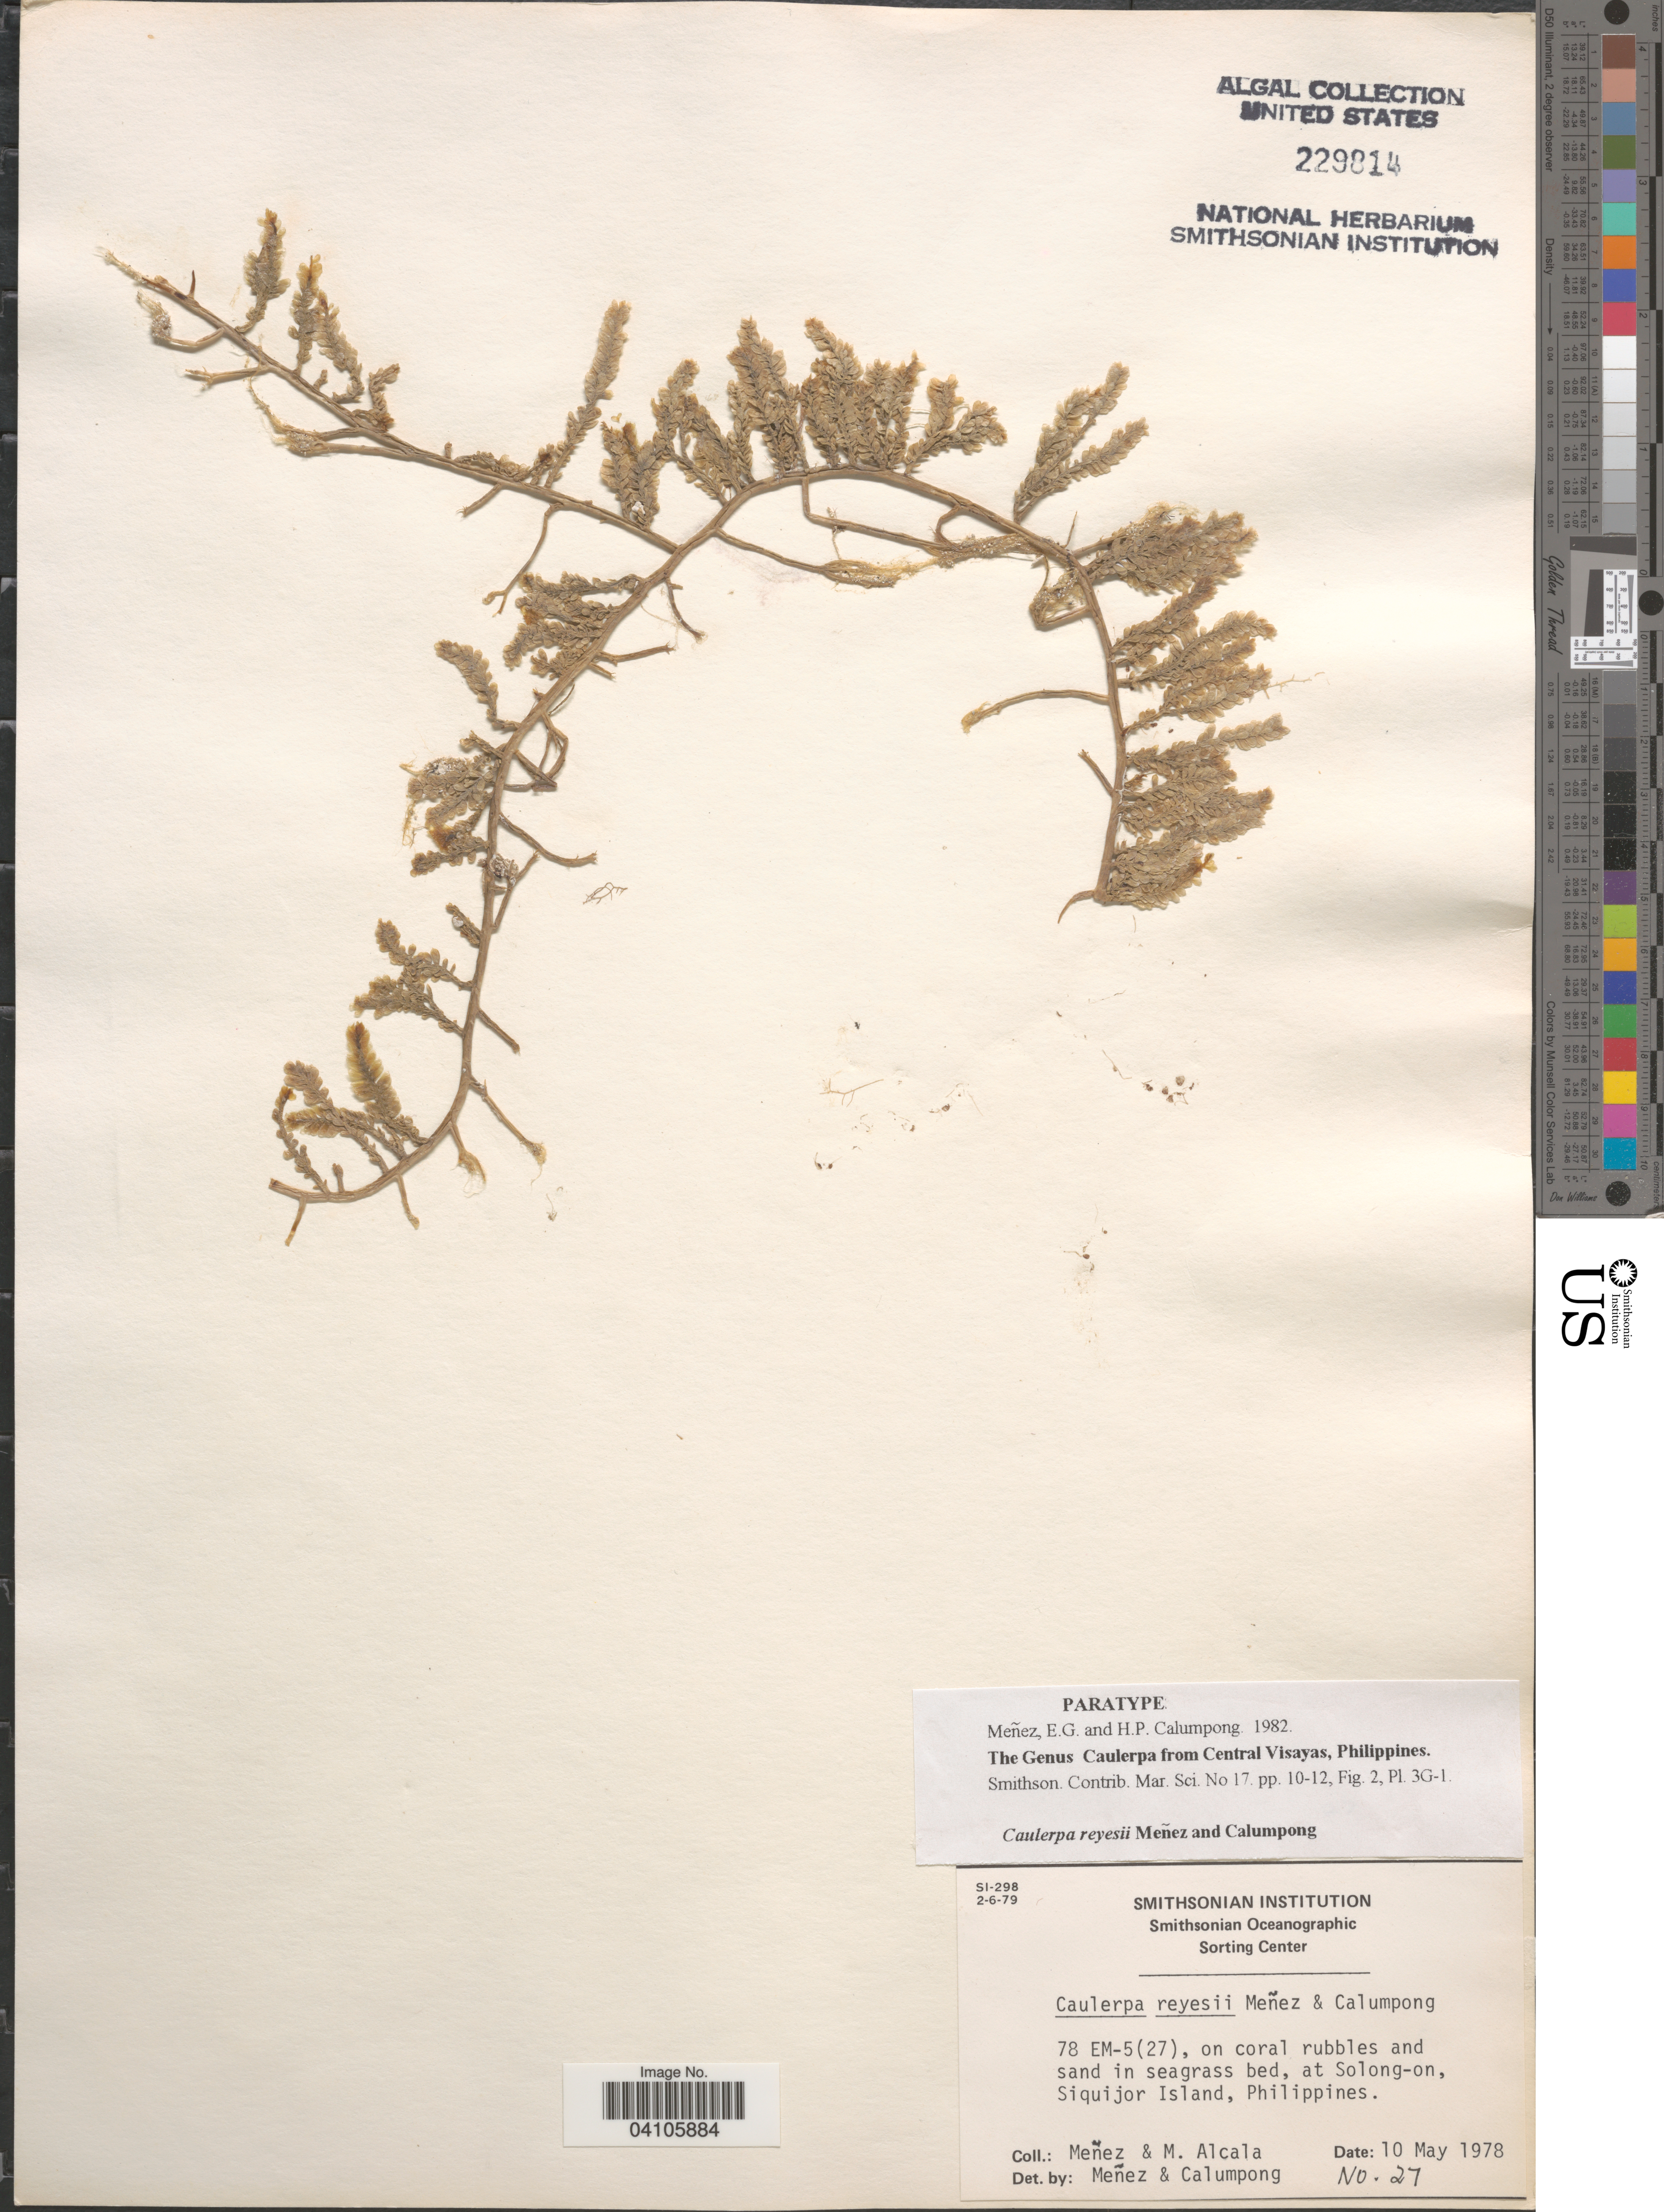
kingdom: Plantae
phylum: Chlorophyta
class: Ulvophyceae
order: Bryopsidales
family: Caulerpaceae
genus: Caulerpa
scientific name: Caulerpa reyesii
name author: Menez & Calumpong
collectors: Menez & M. Alcala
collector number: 27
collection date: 1978-05-10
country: Philippines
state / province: Central Visayas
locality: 78 EM-5(25), on coral rubbles and sand in seagrass bed, at Solong-on, Siquijor Island.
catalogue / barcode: US 229814